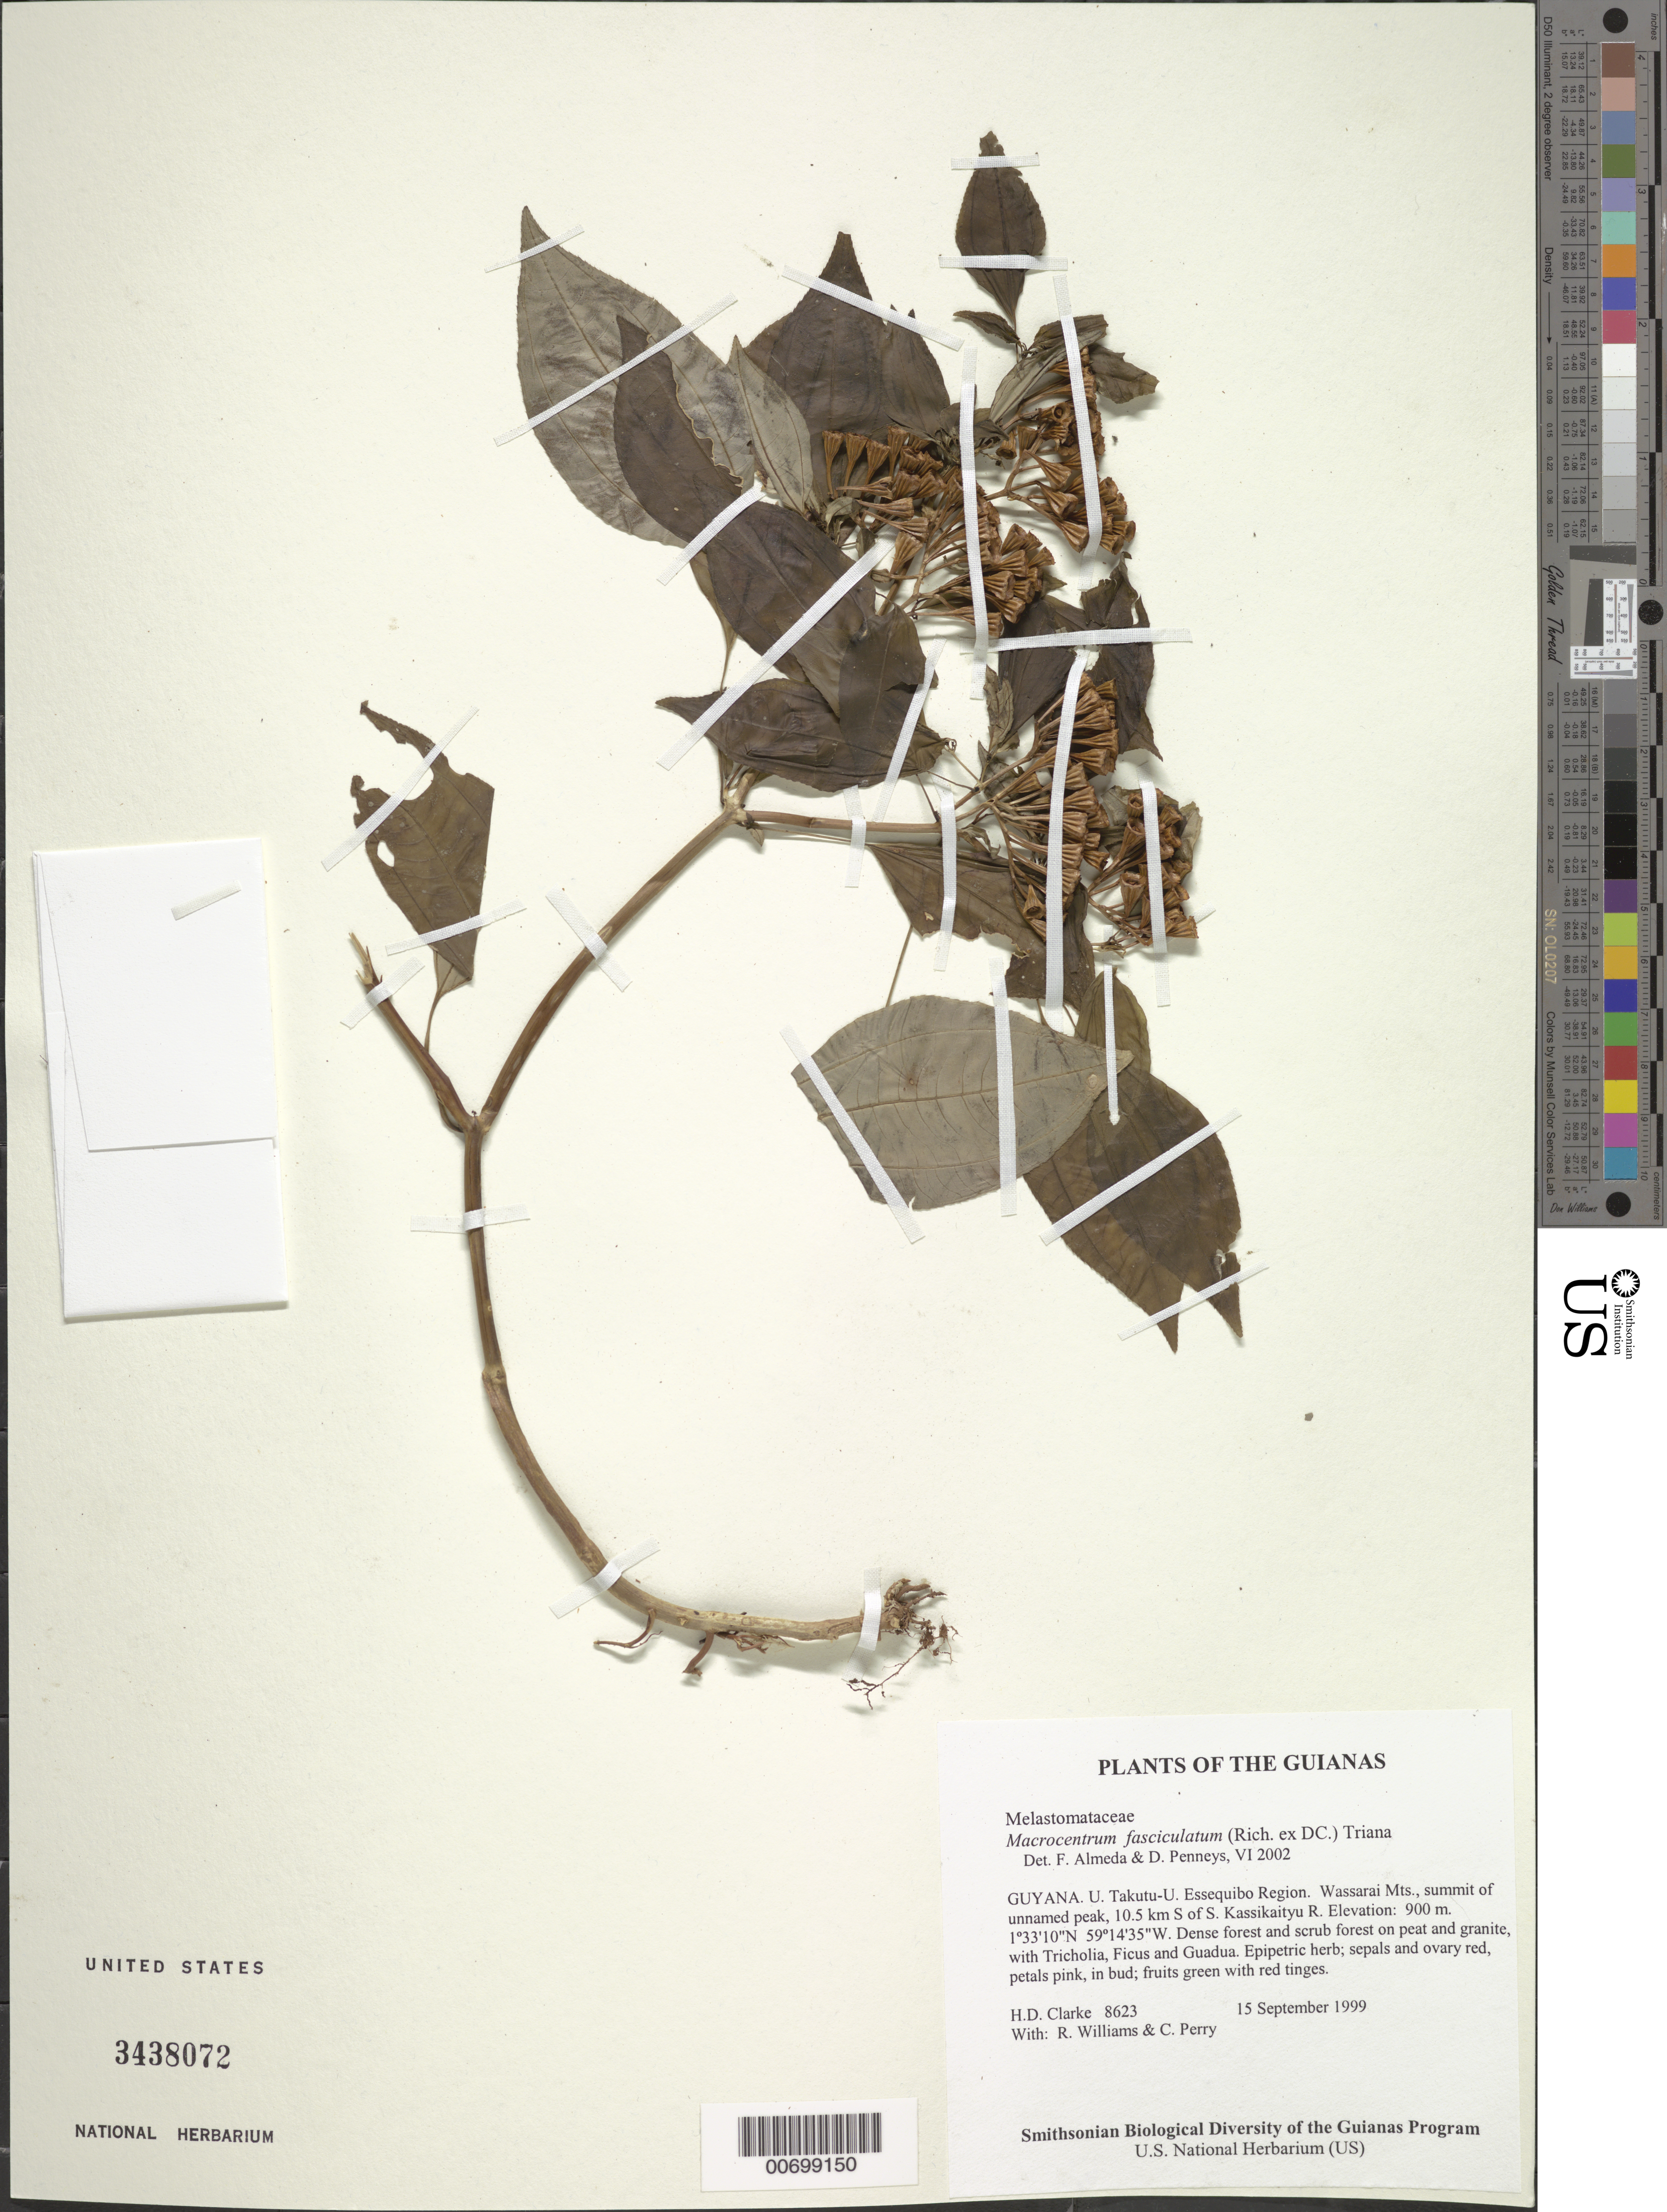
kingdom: Plantae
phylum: Tracheophyta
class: Magnoliopsida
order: Myrtales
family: Melastomataceae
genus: Macrocentrum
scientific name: Macrocentrum fasciculatum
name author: (Rich. ex DC.) Triana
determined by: Almeda, F.; Penneys, D. S.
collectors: H. D. Clarke, R. Williams & C. Perry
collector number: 8623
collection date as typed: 15 September 1999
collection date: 1999-09-15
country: Guyana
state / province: U. Takutu-U. Essequibo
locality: Wassarai Mts., summit of unnamed peak, 10.5 km S of S. Kassikaityu R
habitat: Dense forest and scrub forest on peat and granite, with Tricholia, Ficus and Guadua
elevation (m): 900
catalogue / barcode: US 3438072